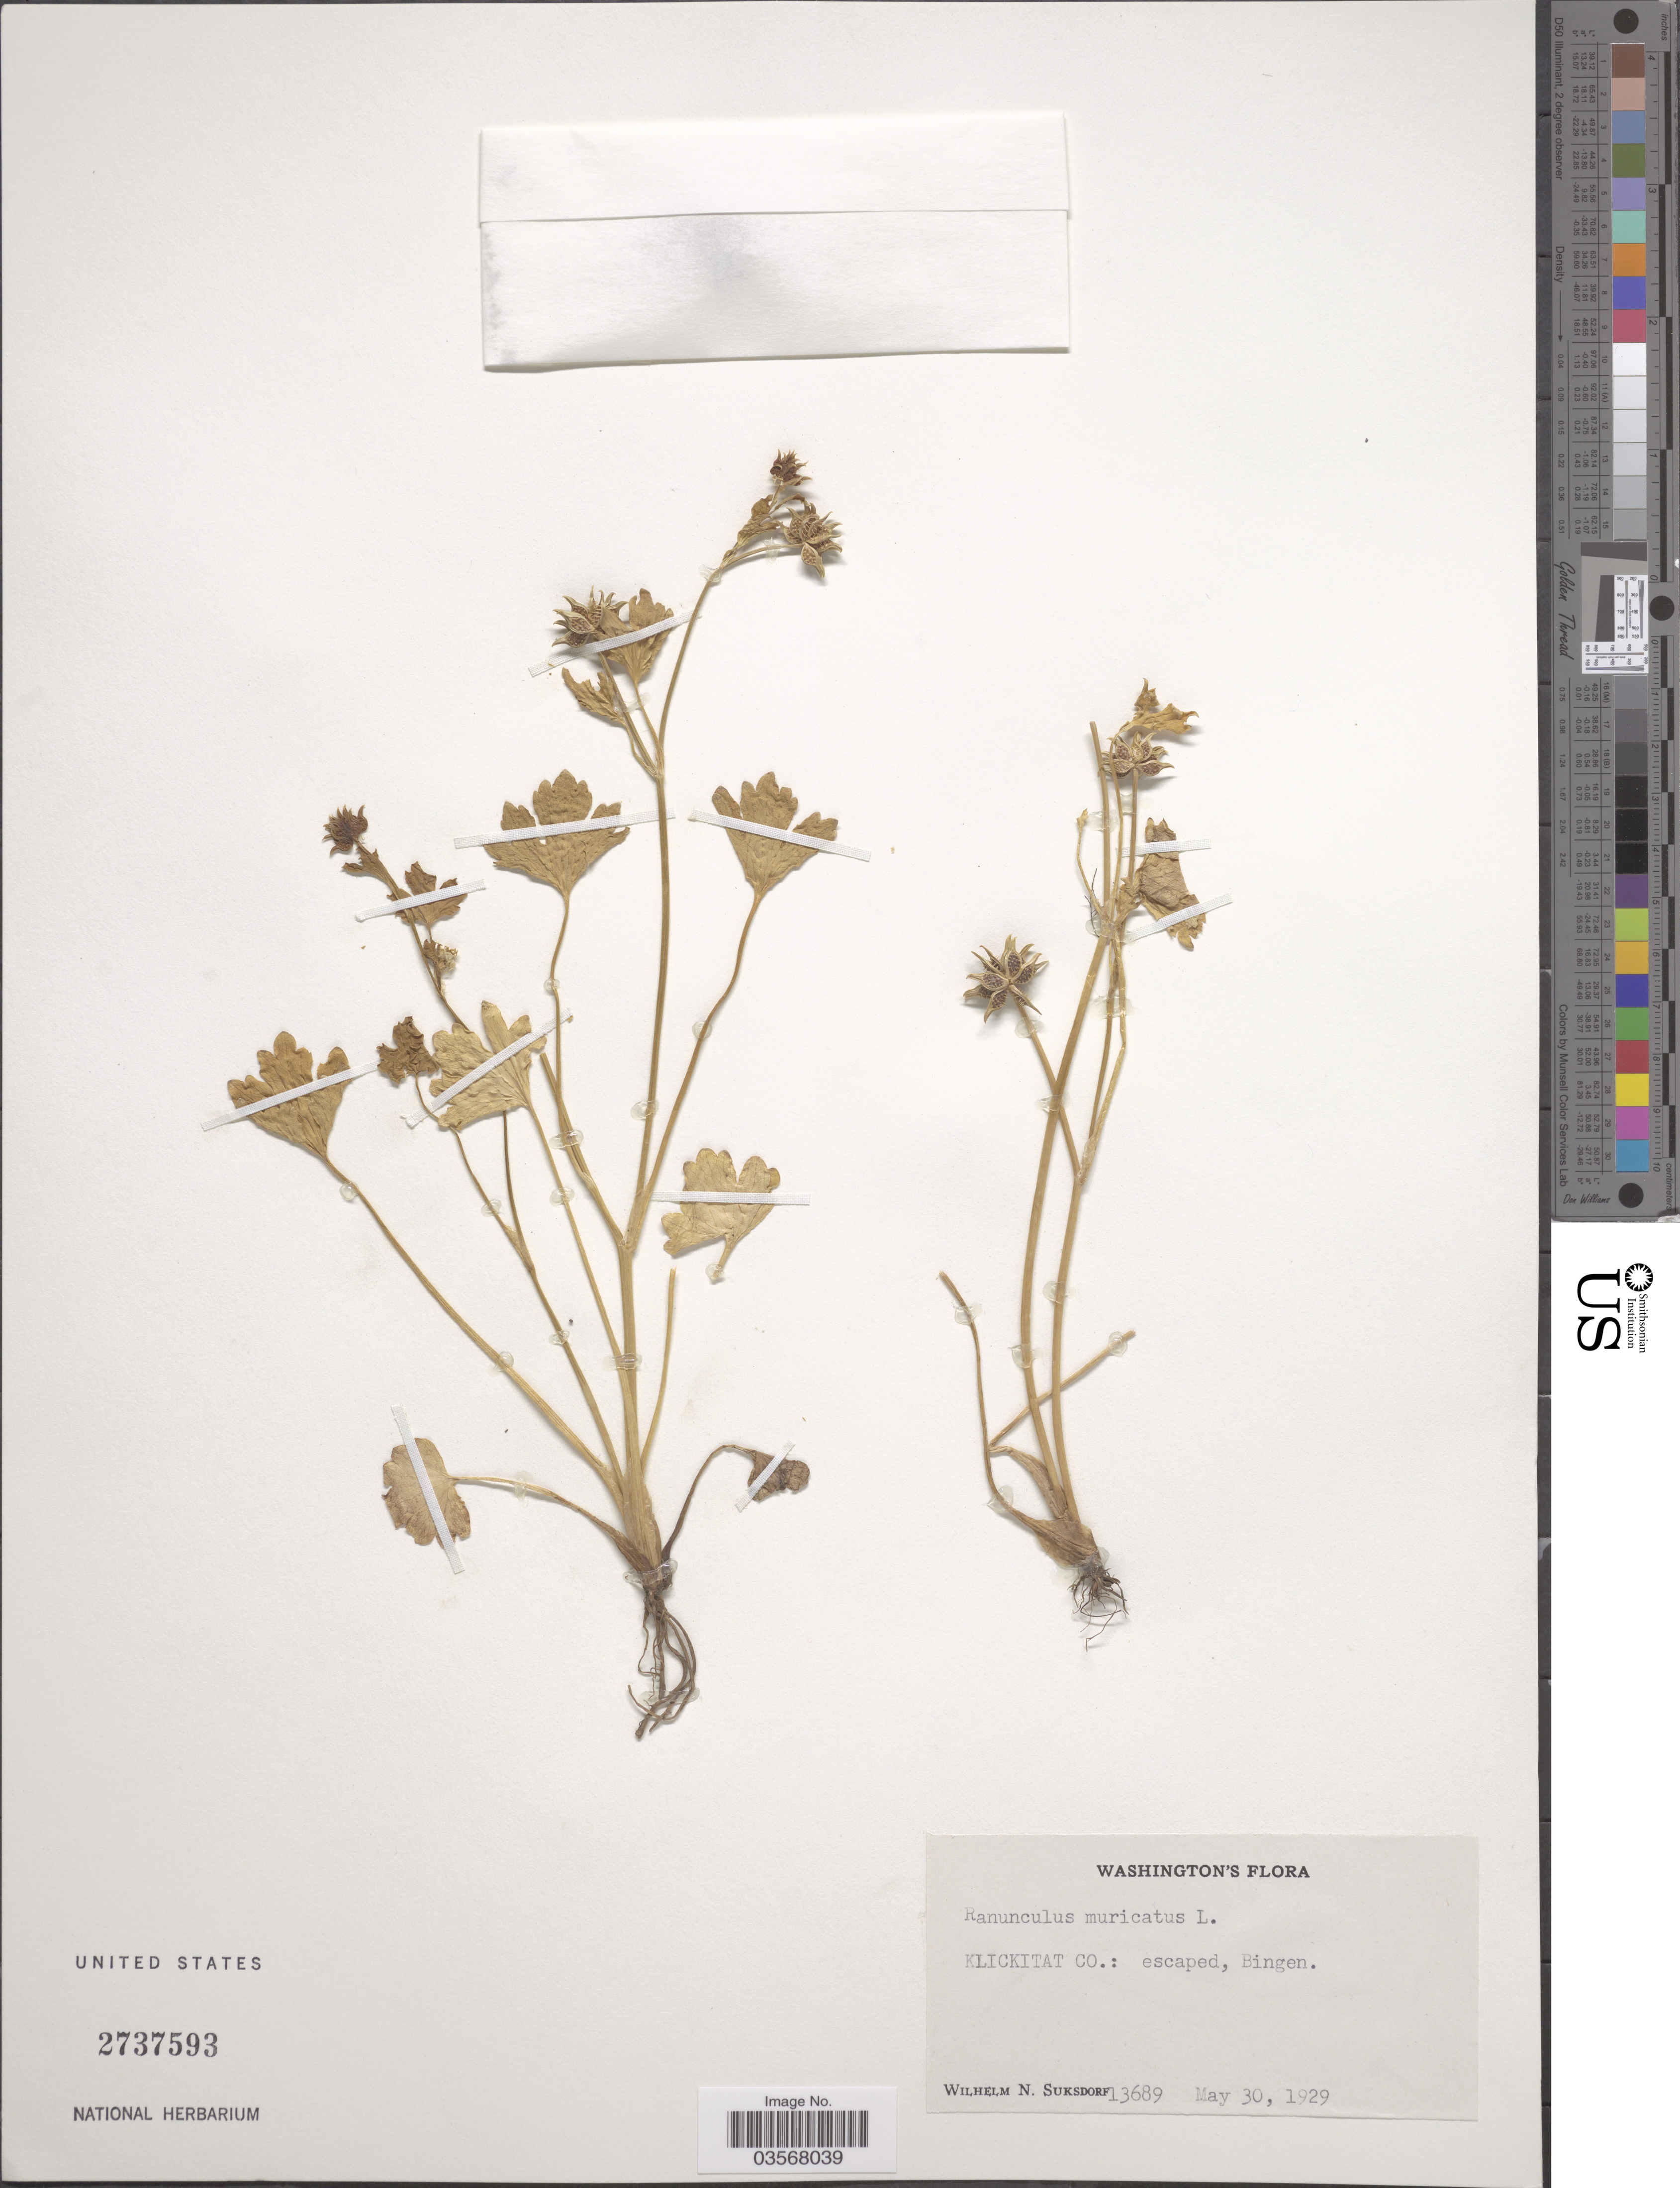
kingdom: Plantae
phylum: Tracheophyta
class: Magnoliopsida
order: Ranunculales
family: Ranunculaceae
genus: Ranunculus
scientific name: Ranunculus muricatus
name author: L.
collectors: W. N. Suksdorf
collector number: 13689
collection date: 1929-05-30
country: United States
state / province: Washington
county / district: Klickitat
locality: Klickitat Co.: Bingen.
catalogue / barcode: US 2737593